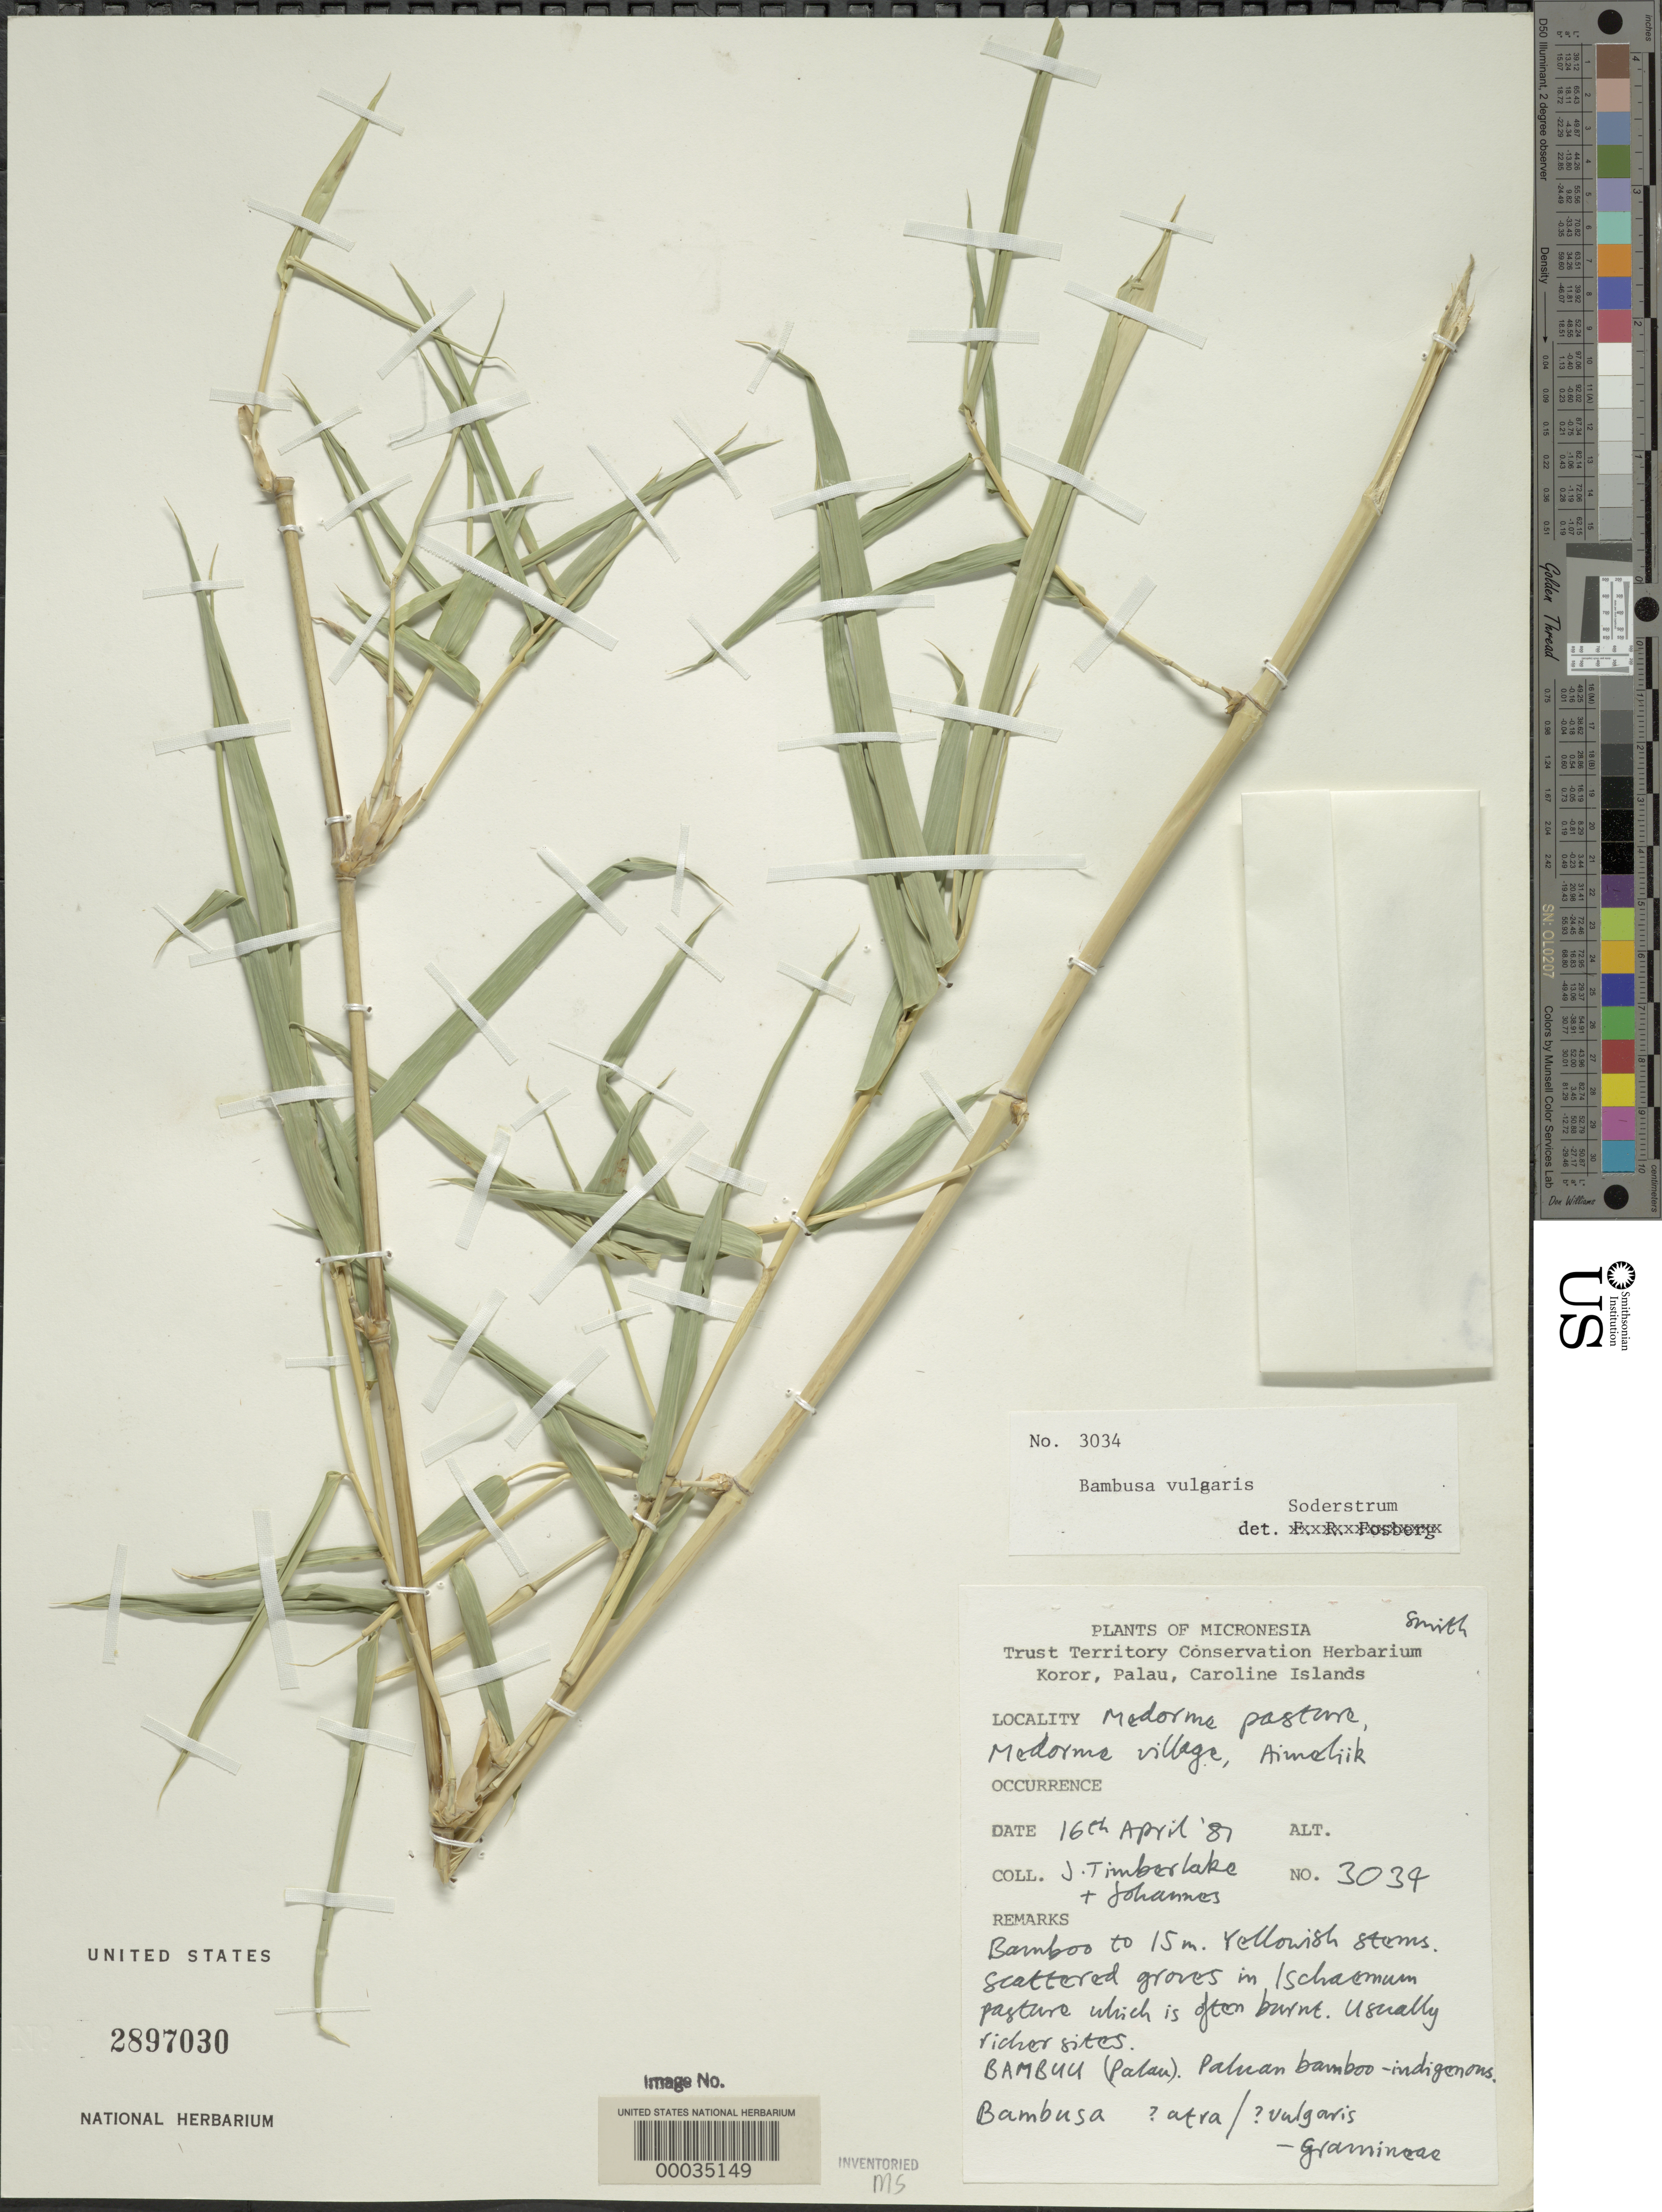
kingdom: Plantae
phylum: Tracheophyta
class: Liliopsida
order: Poales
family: Poaceae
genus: Bambusa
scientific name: Bambusa vulgaris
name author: Schrad. ex J.C. Wendl.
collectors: J. Timberlake & -. Johannes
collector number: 3034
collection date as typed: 16 Apr 1981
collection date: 1981-04-16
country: Palau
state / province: Koror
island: Oreor (Koror) ?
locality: Koror, palau, caroline isl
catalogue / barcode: US 2897030